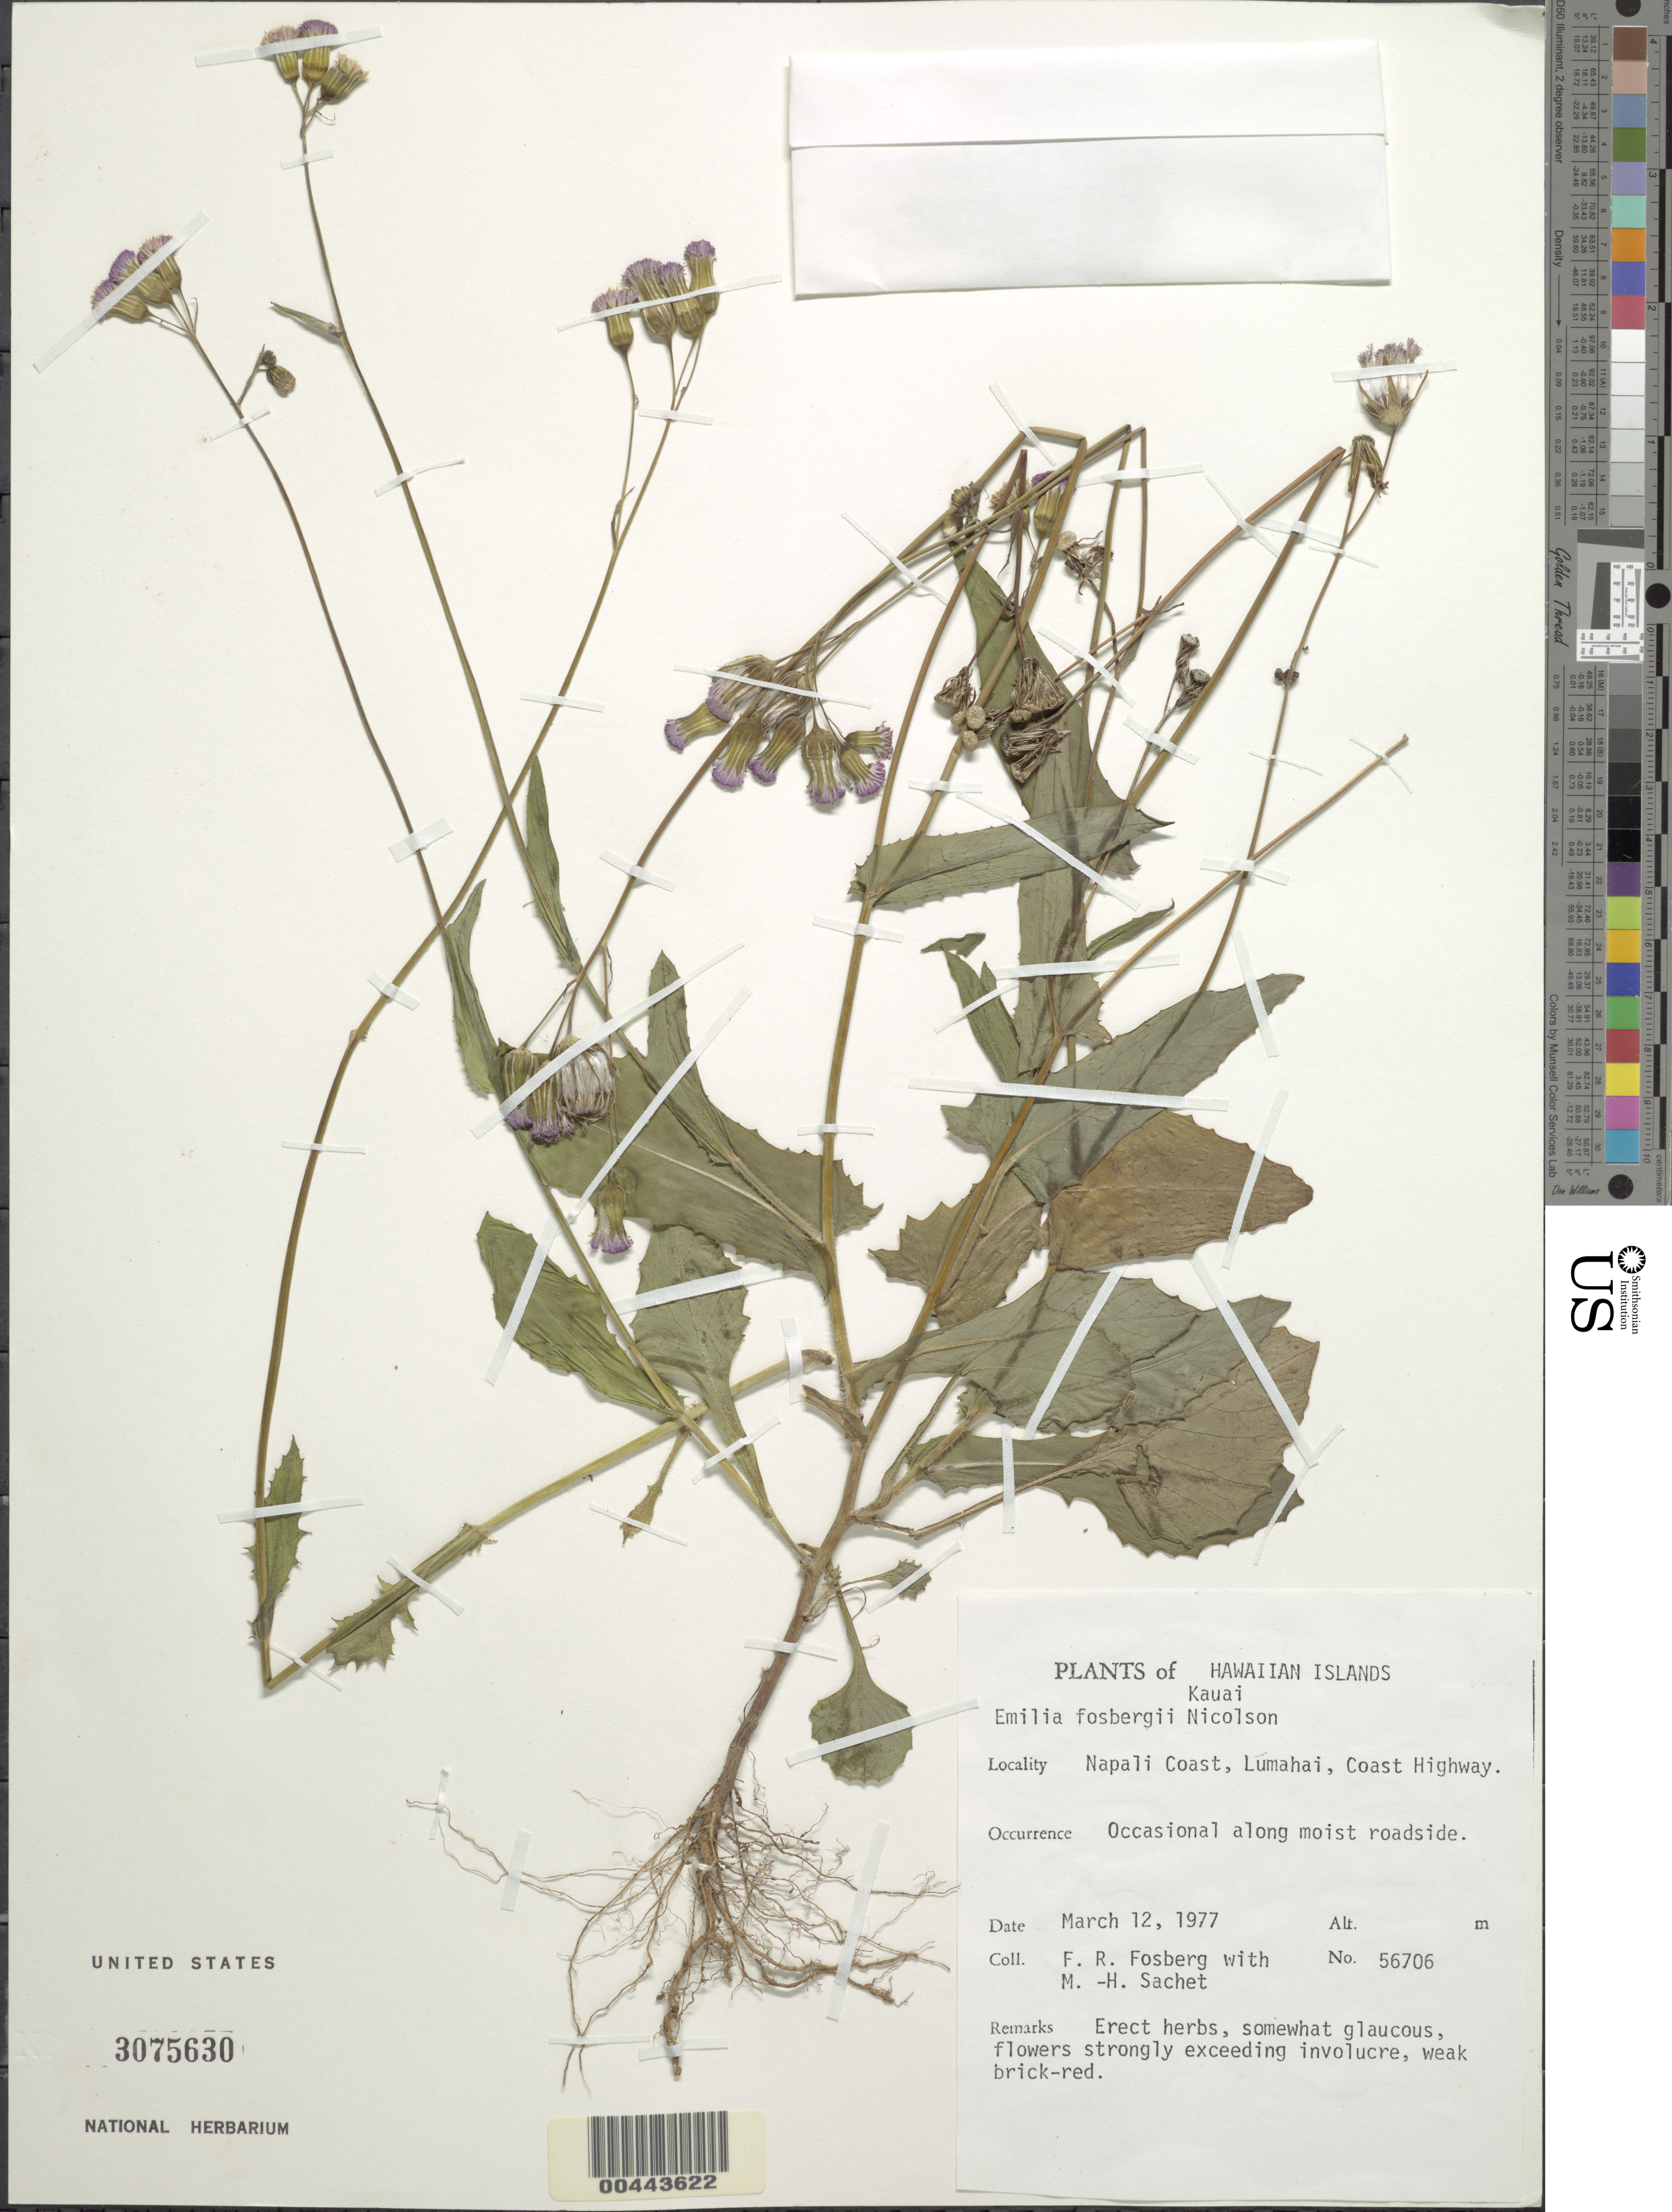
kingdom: Plantae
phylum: Tracheophyta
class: Magnoliopsida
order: Asterales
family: Asteraceae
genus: Emilia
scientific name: Emilia fosbergii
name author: Nicolson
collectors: F. R. Fosberg & M.-H. Sachet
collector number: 56706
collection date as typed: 12 Mar 1977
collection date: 1977-03-12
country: United States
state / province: Hawaii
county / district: Kauai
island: Kaua'i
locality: Napali Coast, Lumahai, Coast Highway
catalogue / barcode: US 3075630